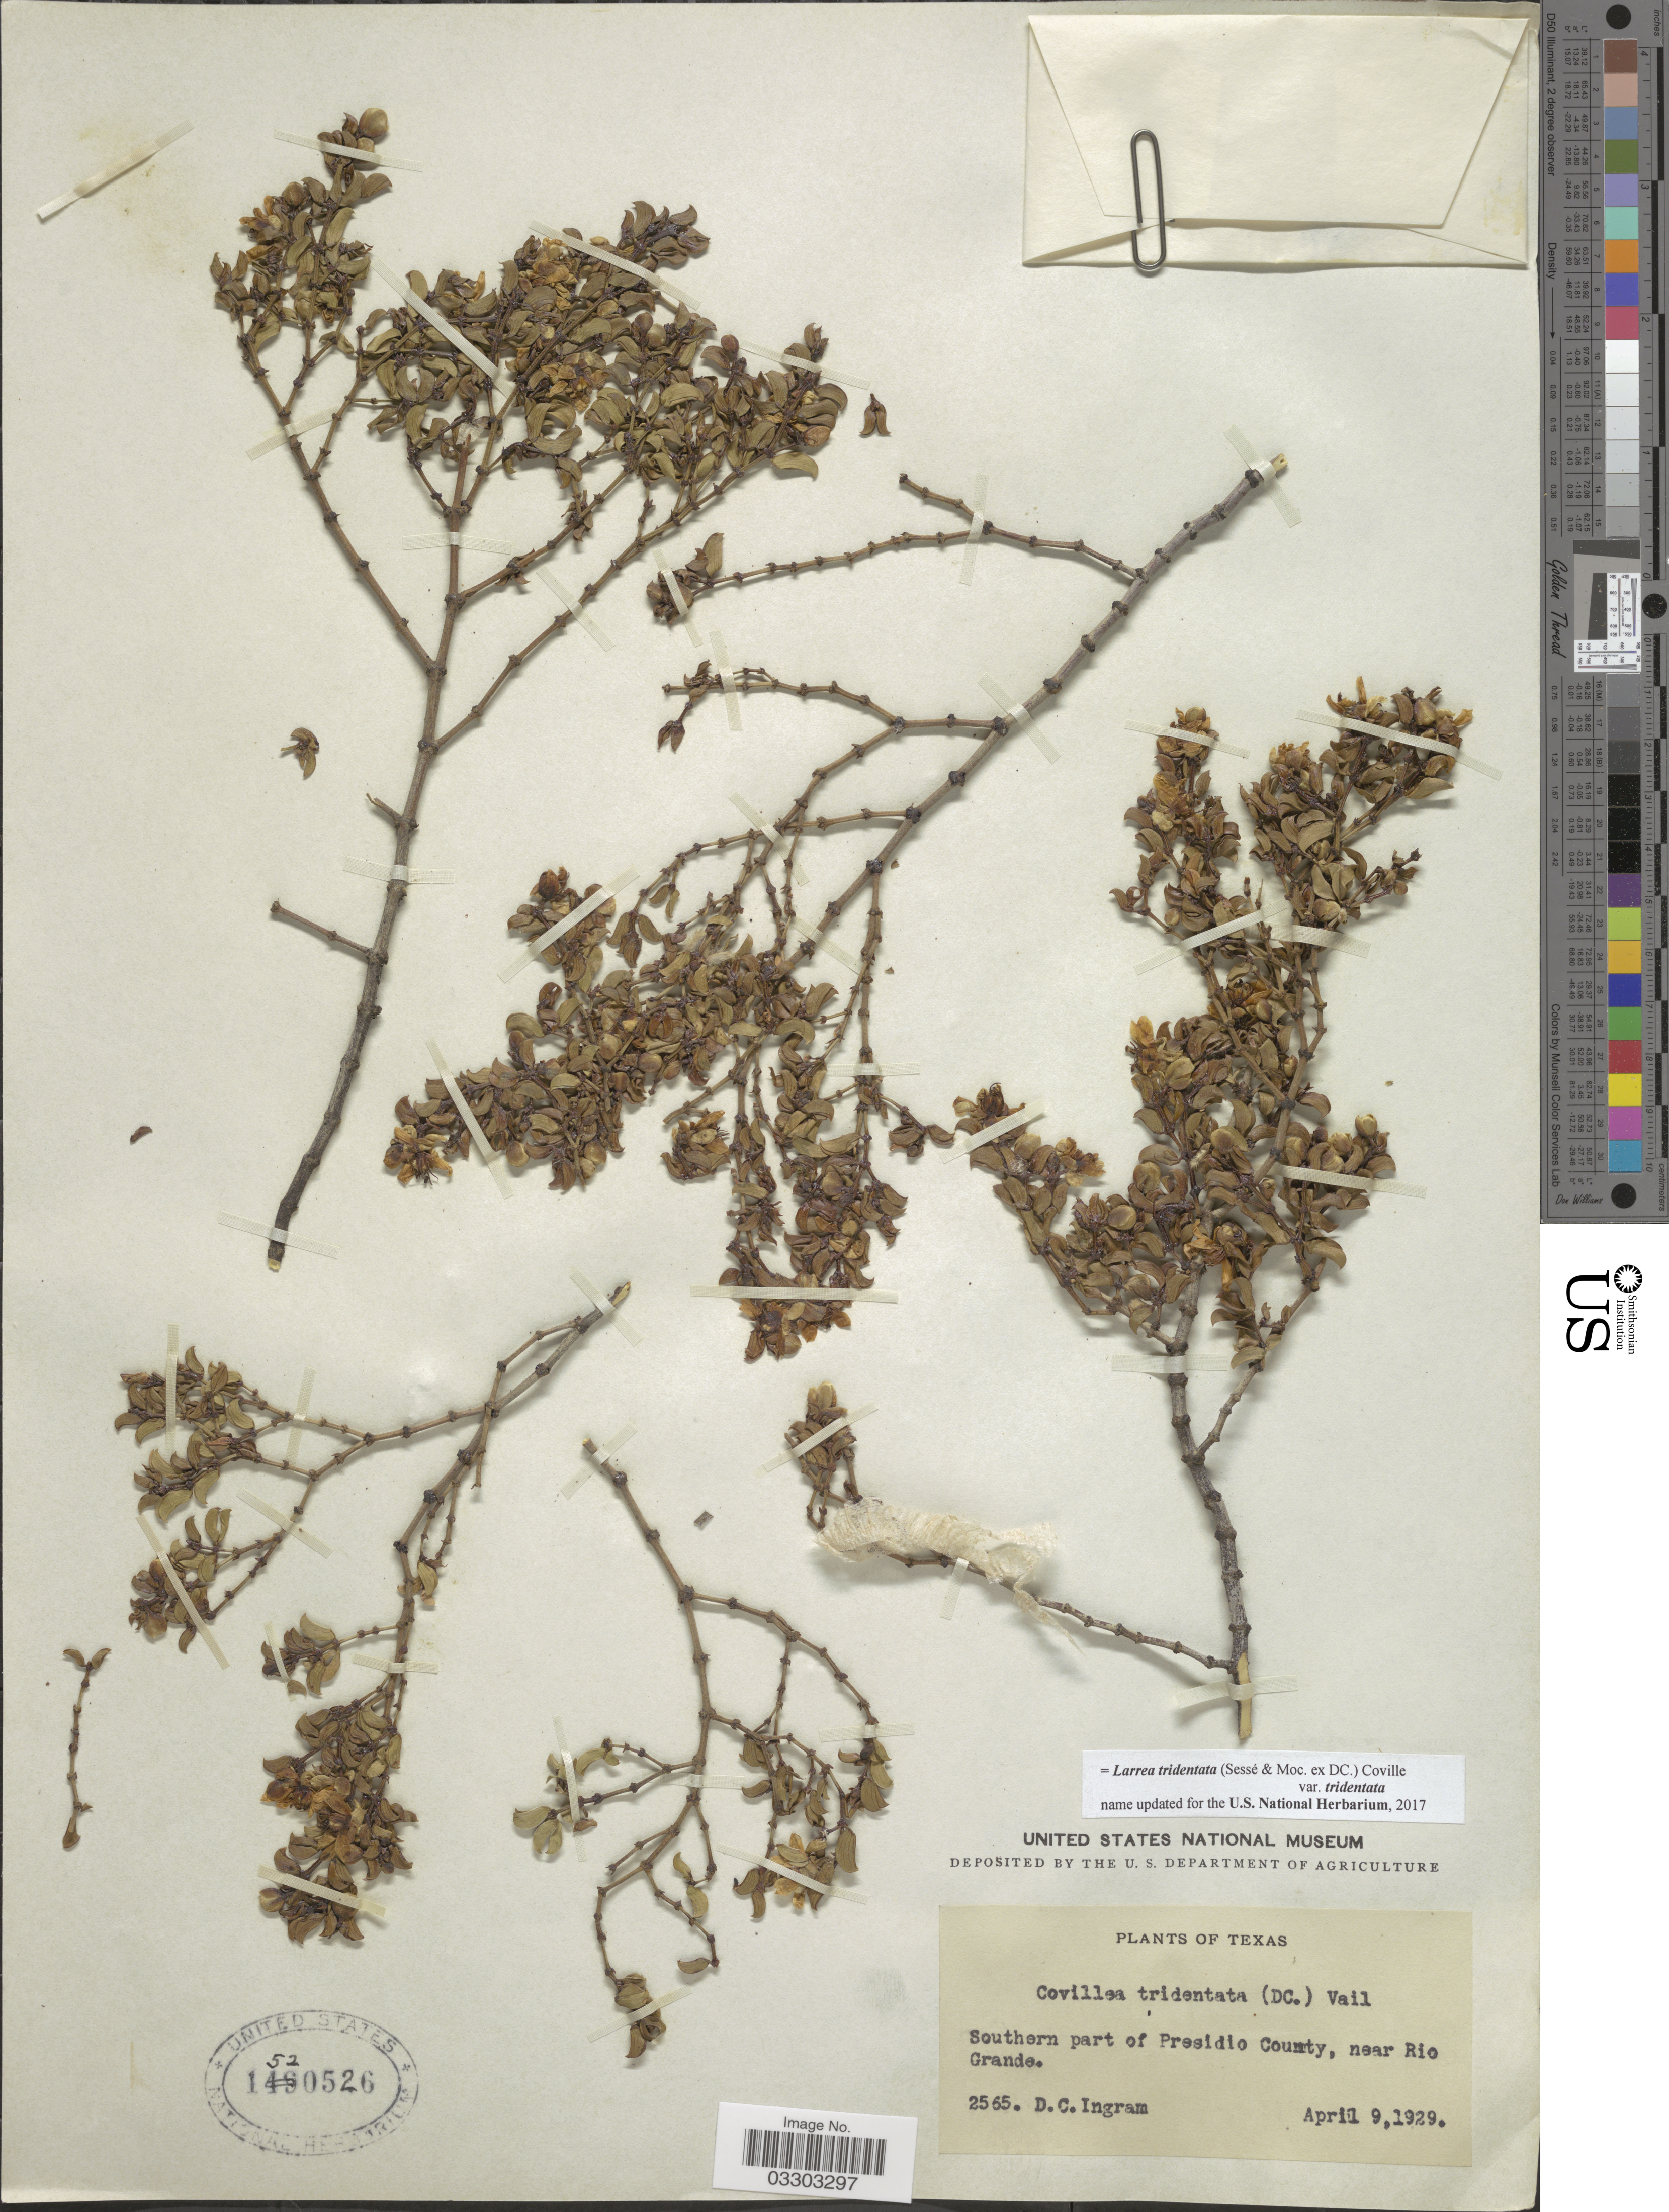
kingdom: Plantae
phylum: Tracheophyta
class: Magnoliopsida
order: Zygophyllales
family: Zygophyllaceae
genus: Larrea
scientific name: Larrea tridentata var. tridentata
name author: (Sessé & Moc. ex DC.) Coville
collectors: D. C. Ingram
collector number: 2565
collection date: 1929-04-09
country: United States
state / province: Texas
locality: Southern part of Presidio County, near Rio Grande.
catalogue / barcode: US 1520526